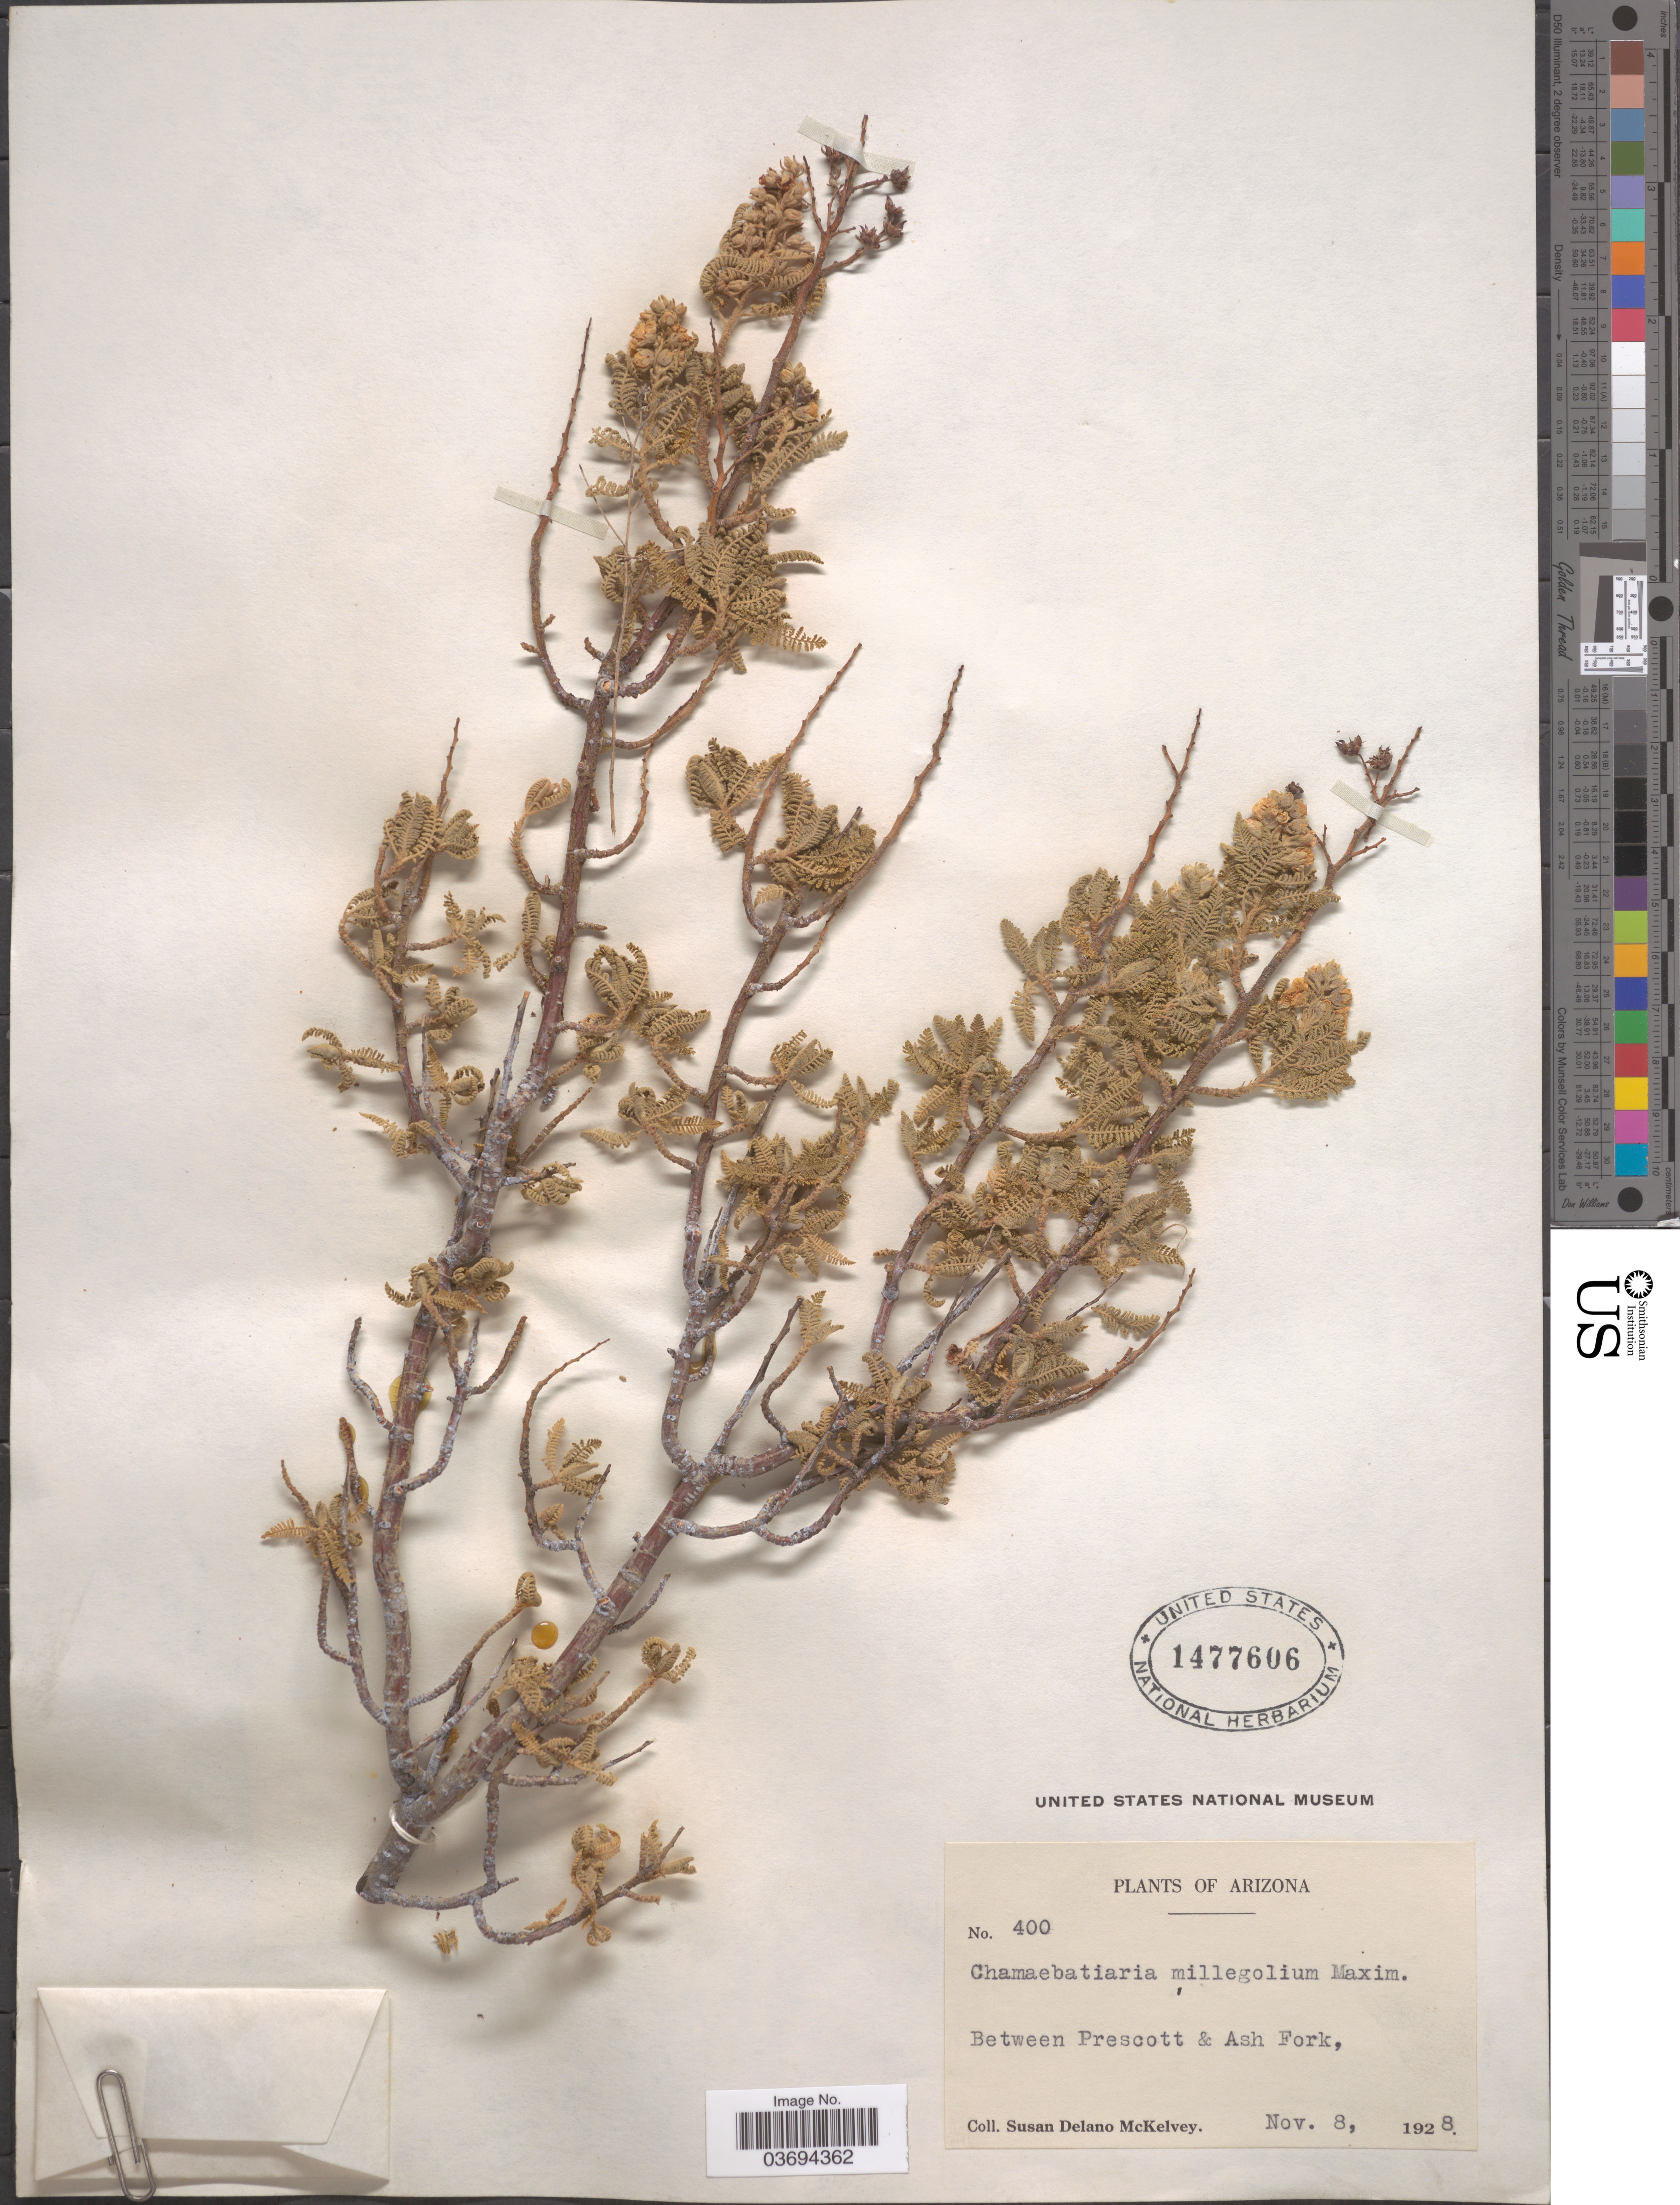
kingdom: Plantae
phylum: Tracheophyta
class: Magnoliopsida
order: Rosales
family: Rosaceae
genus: Chamaebatiaria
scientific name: Chamaebatiaria millefolium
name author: (Torr.) Maxim.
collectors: S. A. McKelvey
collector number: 400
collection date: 1928-11-08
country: United States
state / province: Arizona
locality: Between Prescott & Ash Fork.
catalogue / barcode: US 1477606